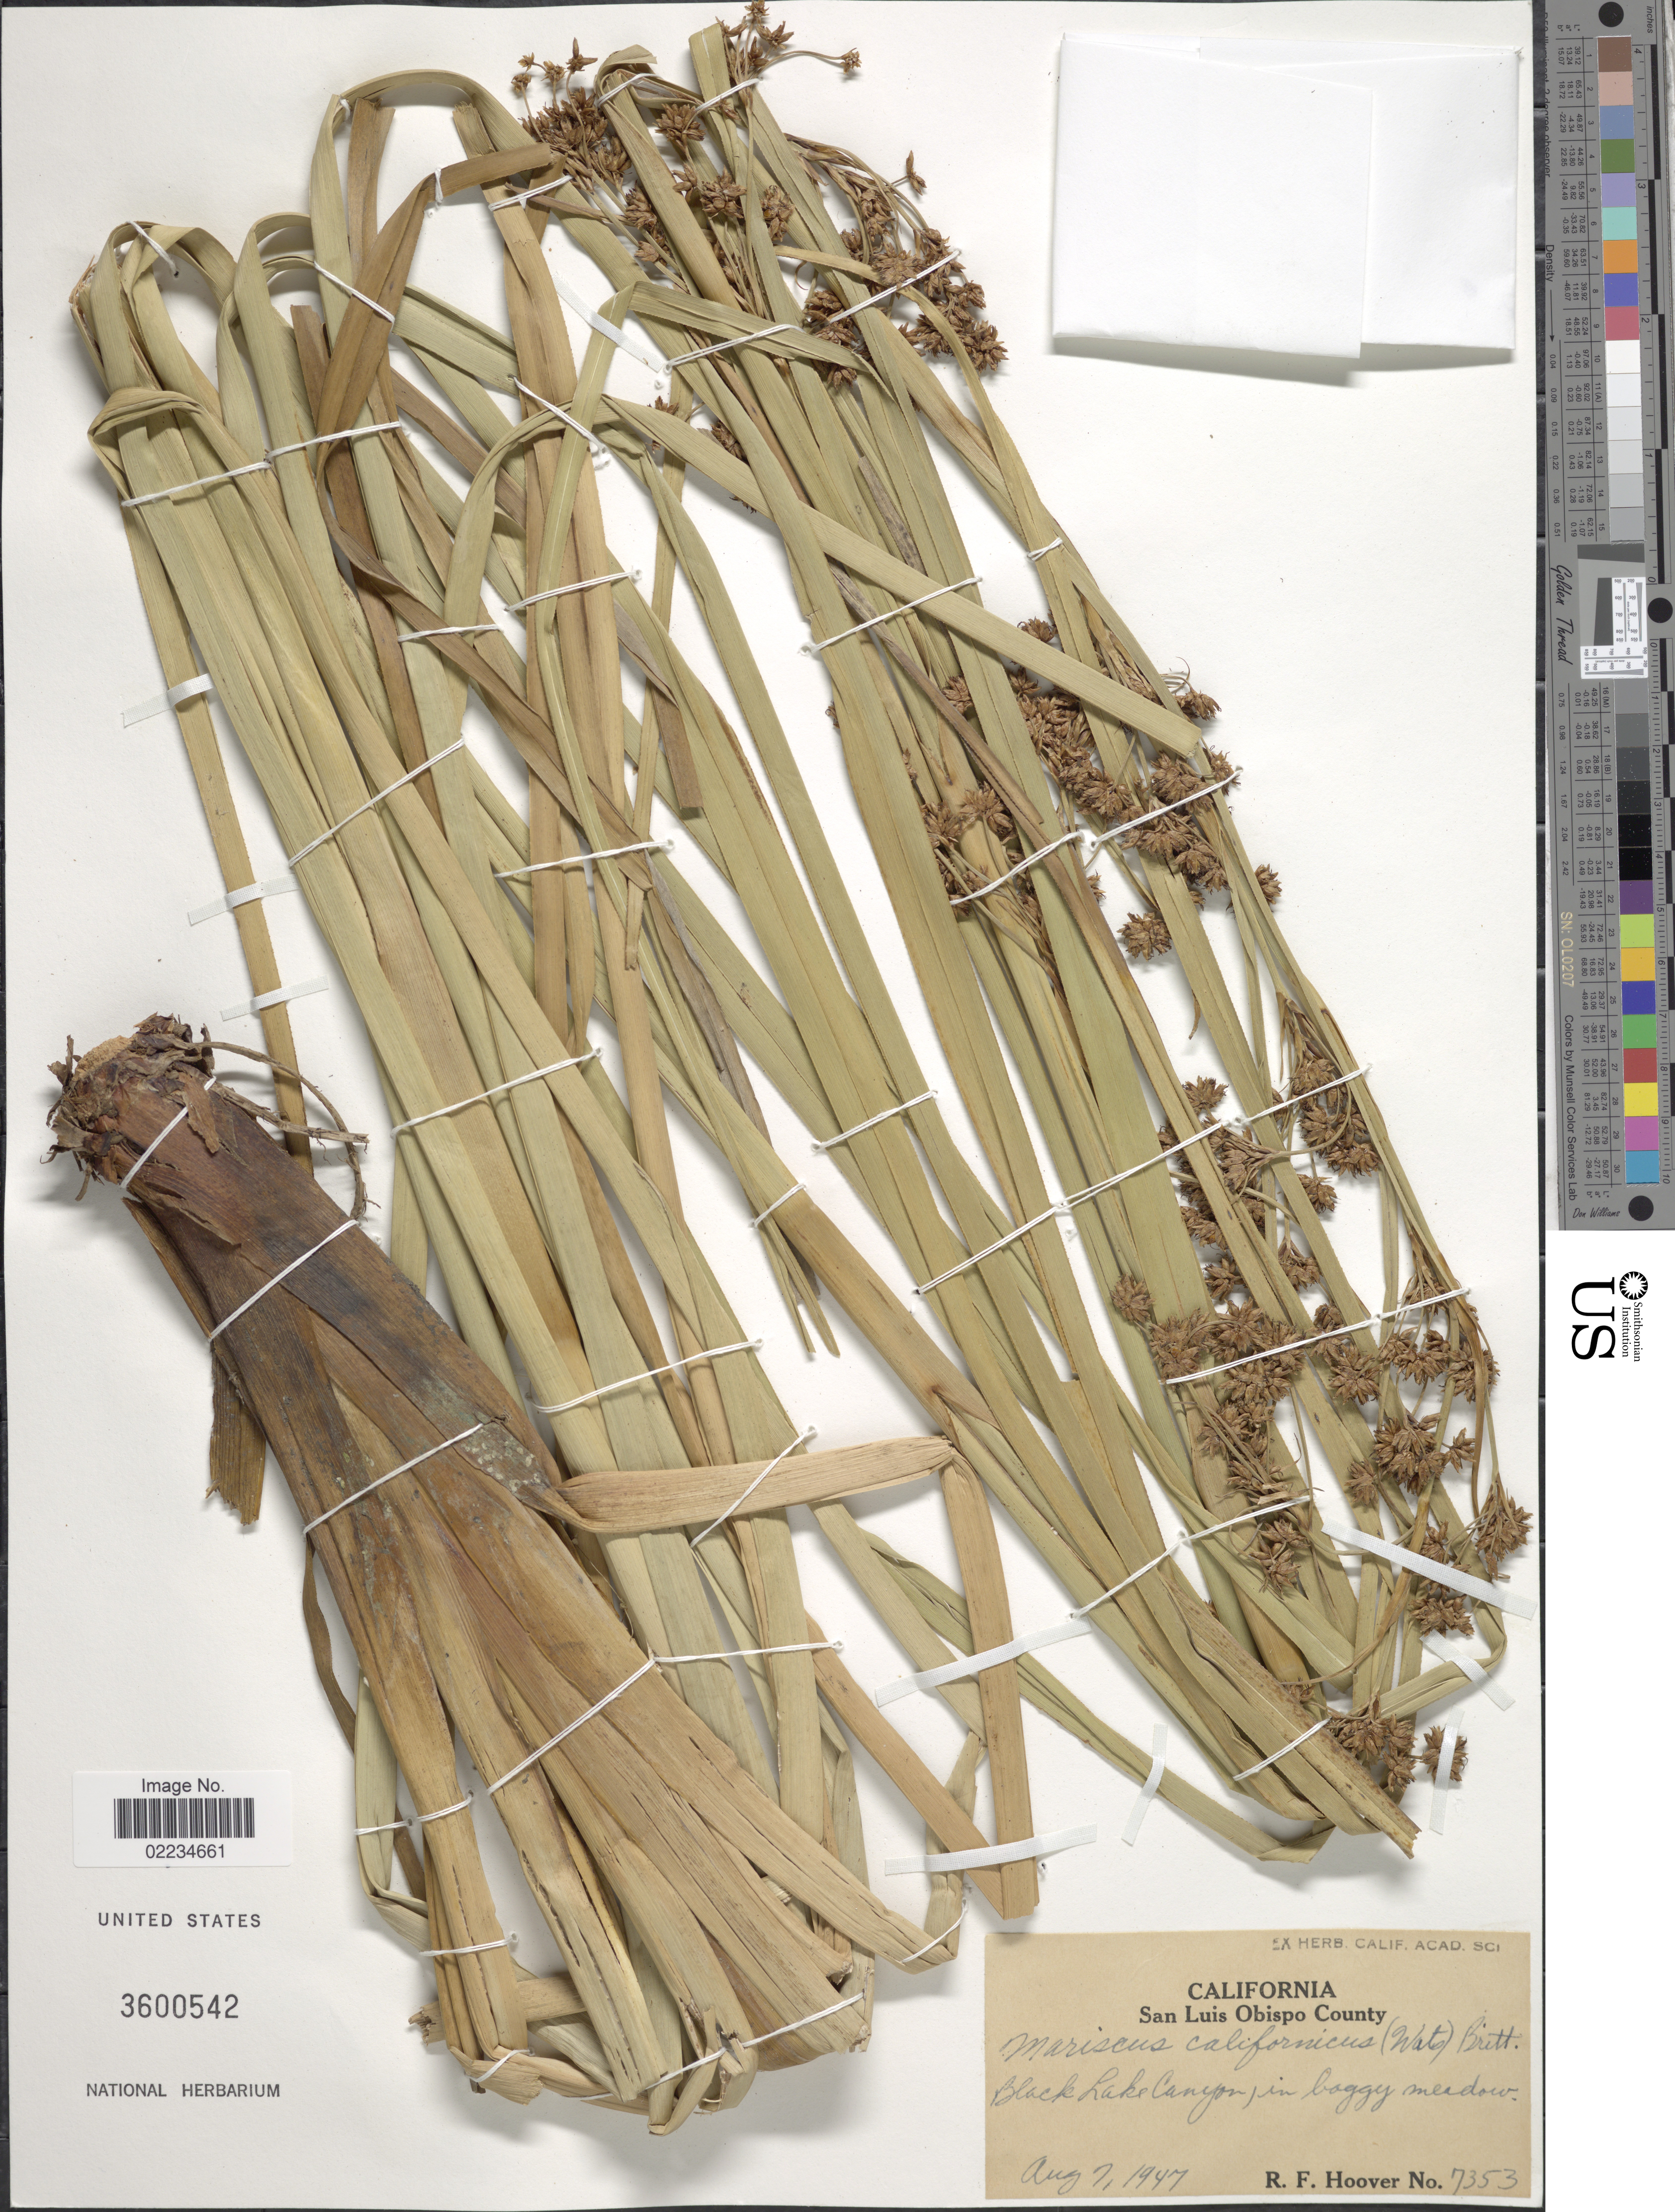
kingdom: Plantae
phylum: Tracheophyta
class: Liliopsida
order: Poales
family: Cyperaceae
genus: Cladium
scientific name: Cladium californicum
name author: (S. Watson) O'Neill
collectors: R. F. Hoover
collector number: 7353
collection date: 1947-08-07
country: United States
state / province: California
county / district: San Luis Obispo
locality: San Luis Obispo County, Black Lake Canyon, in boggy meadow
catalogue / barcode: US 3600542